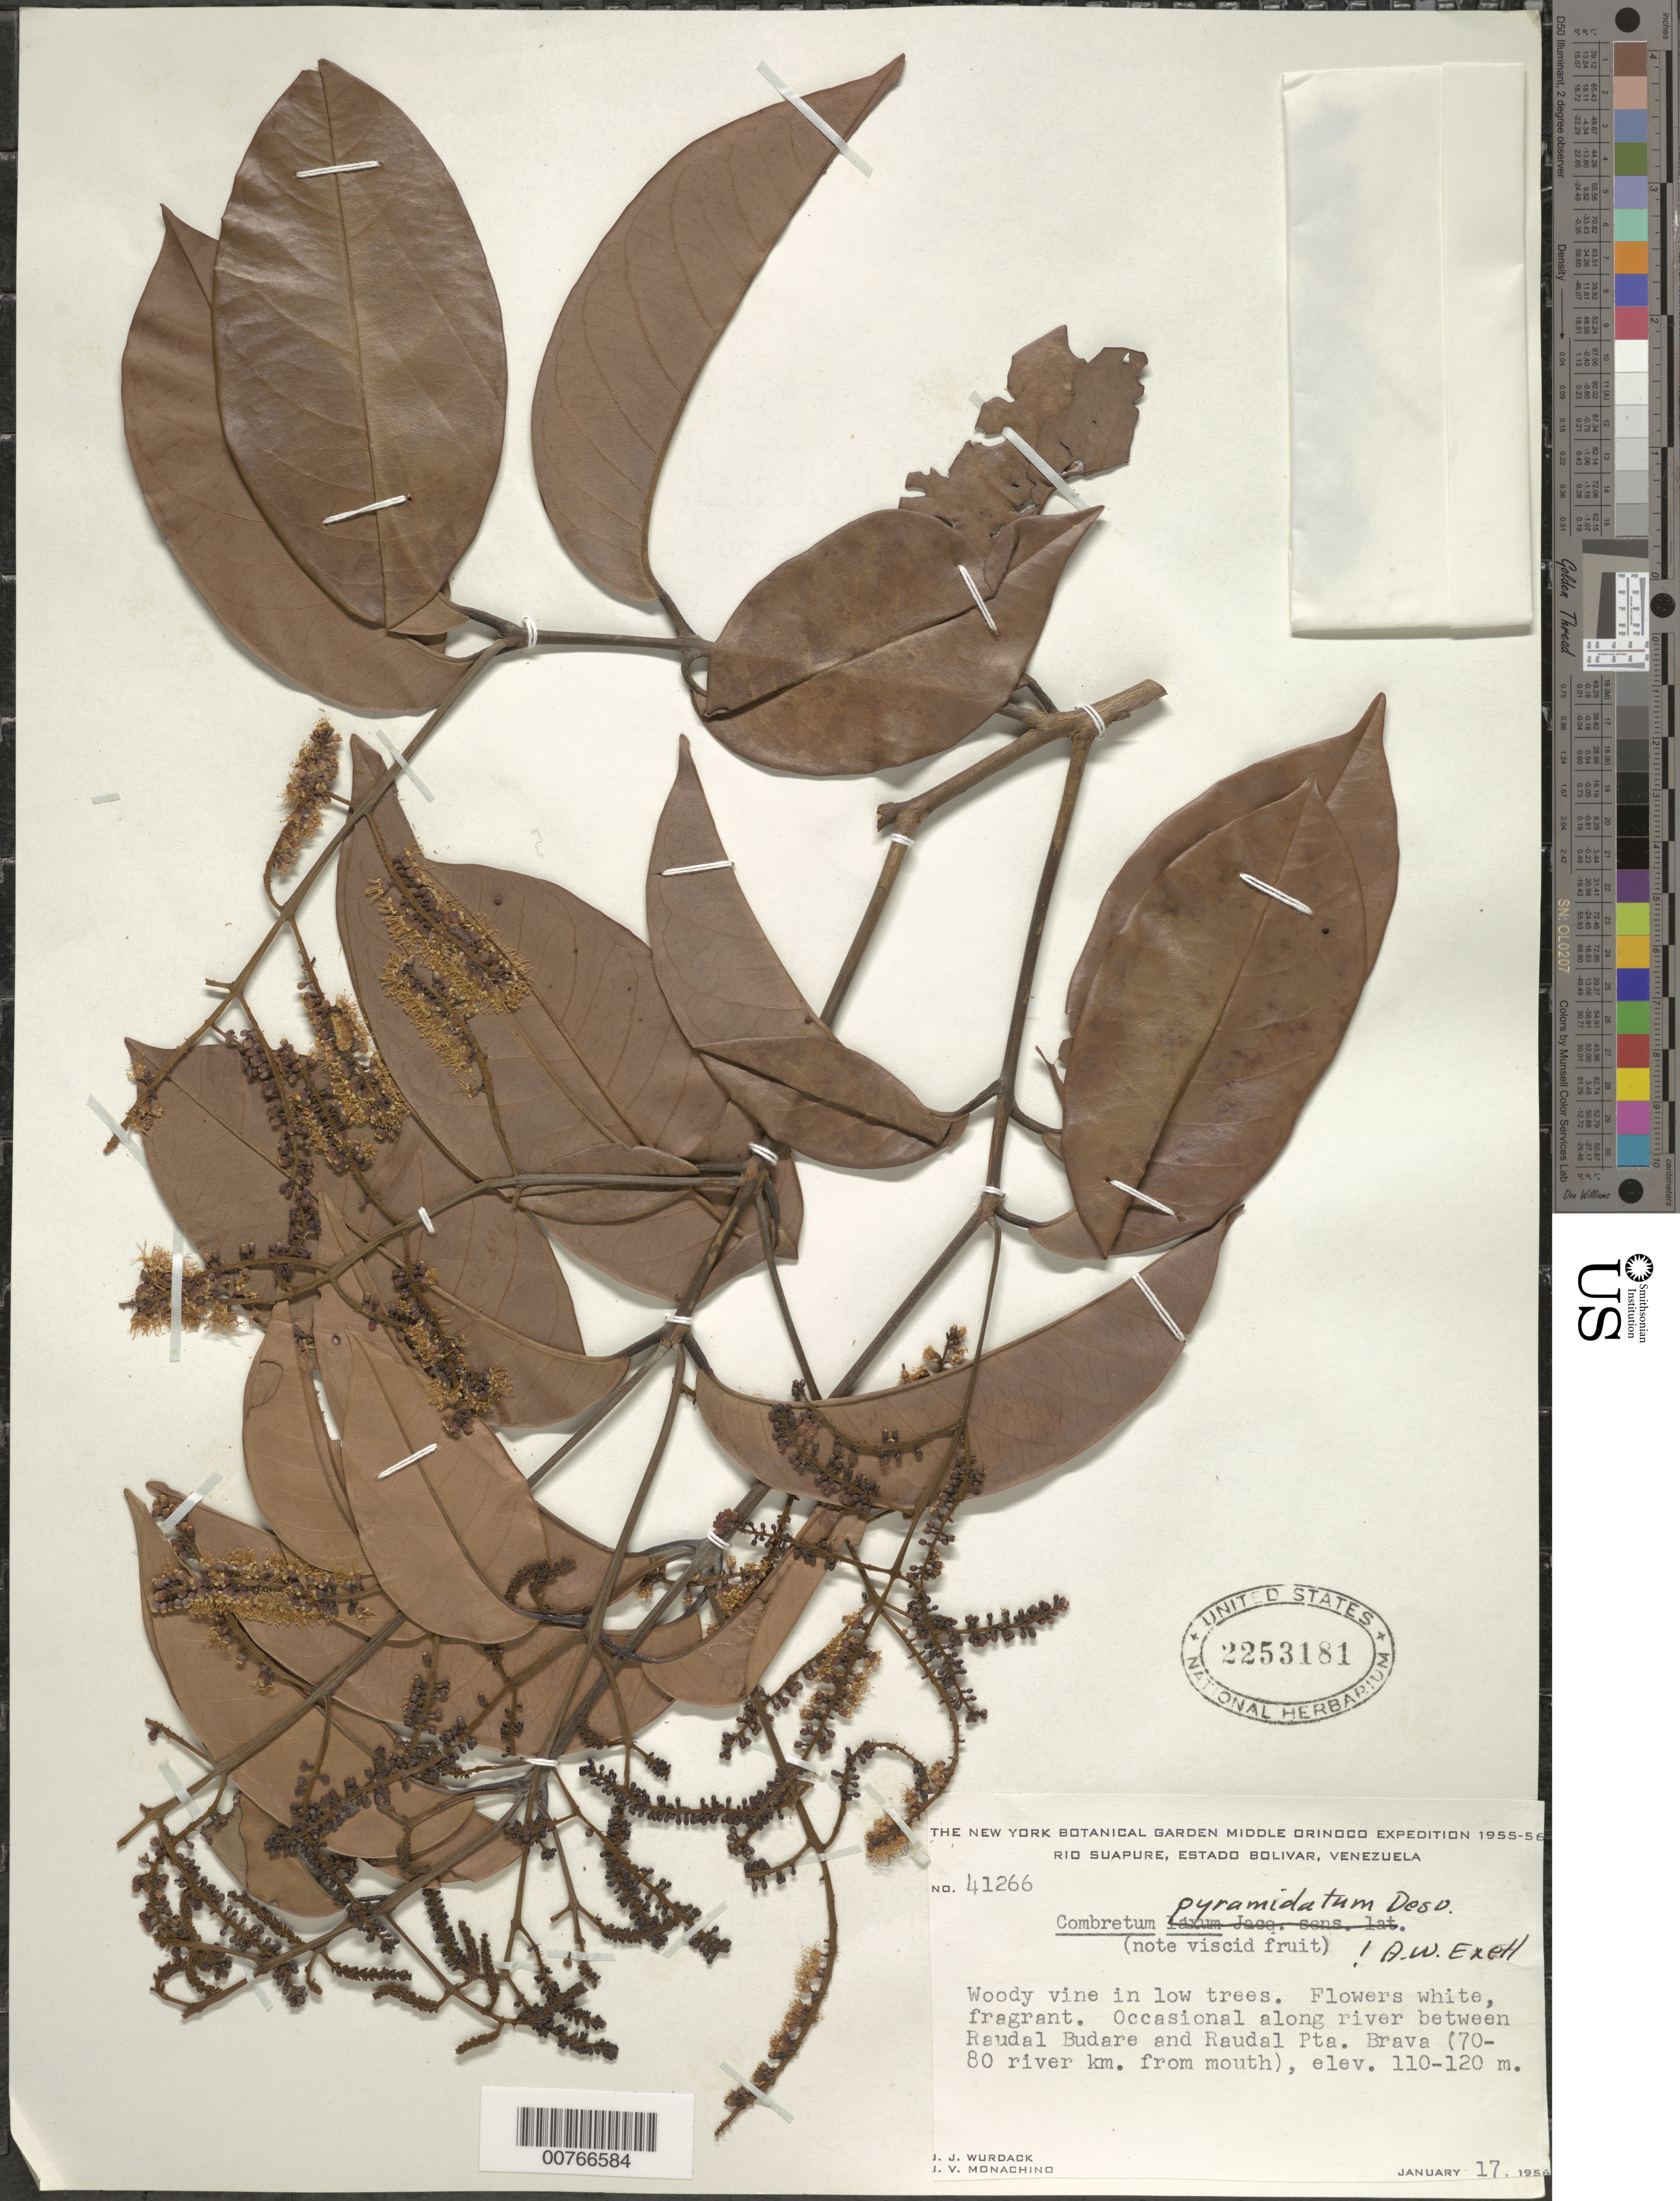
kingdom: Plantae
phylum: Tracheophyta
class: Magnoliopsida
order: Myrtales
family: Combretaceae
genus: Combretum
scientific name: Combretum pyramidatum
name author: Desv.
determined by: Exell, A. W.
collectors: J. J. Wurdack & J. V. Monachino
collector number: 41266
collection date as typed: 17-Jan-56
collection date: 1956-01-17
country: Venezuela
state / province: Bolívar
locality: Río Suapure, between Raudal Budare and Raudal Pta. Brava, 70-80 km from mouth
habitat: Along river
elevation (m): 110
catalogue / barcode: US 2253181